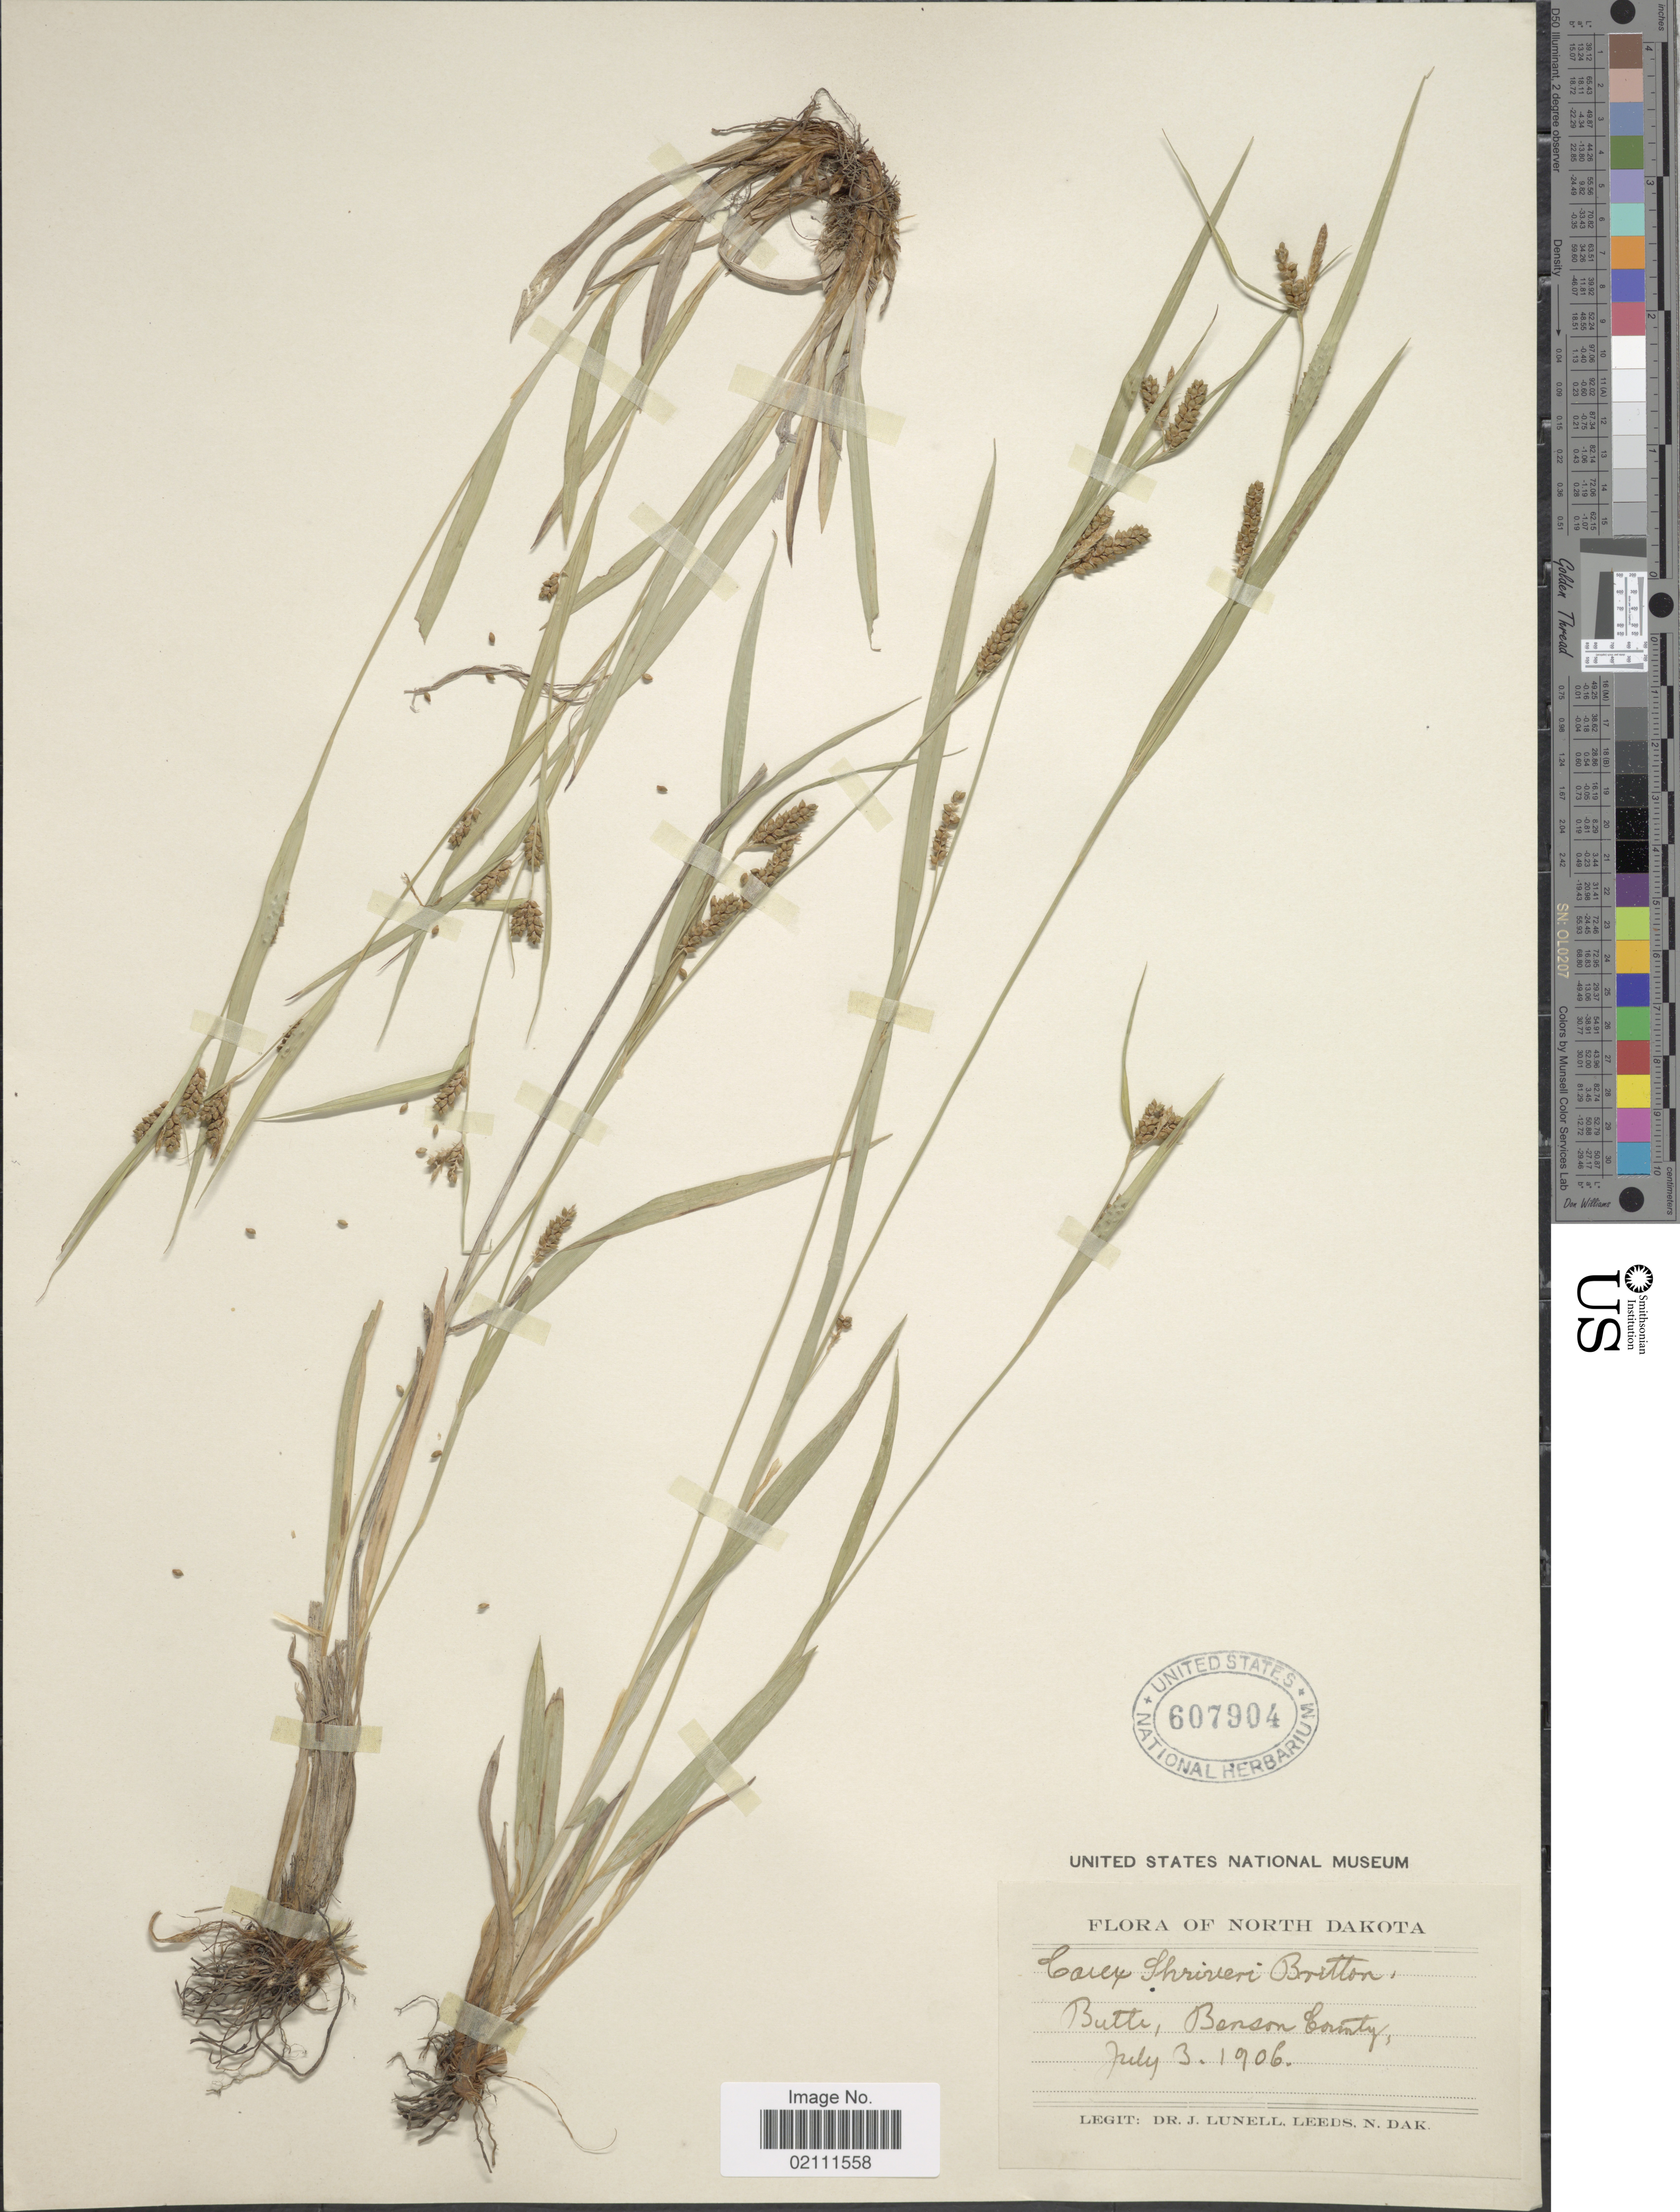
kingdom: Plantae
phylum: Tracheophyta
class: Liliopsida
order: Poales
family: Cyperaceae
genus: Carex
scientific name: Carex granularis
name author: Muhl. ex Willd.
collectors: J. Lunell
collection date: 1906-07-03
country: United States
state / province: North Dakota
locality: Butte, Benson County.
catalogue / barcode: US 607904